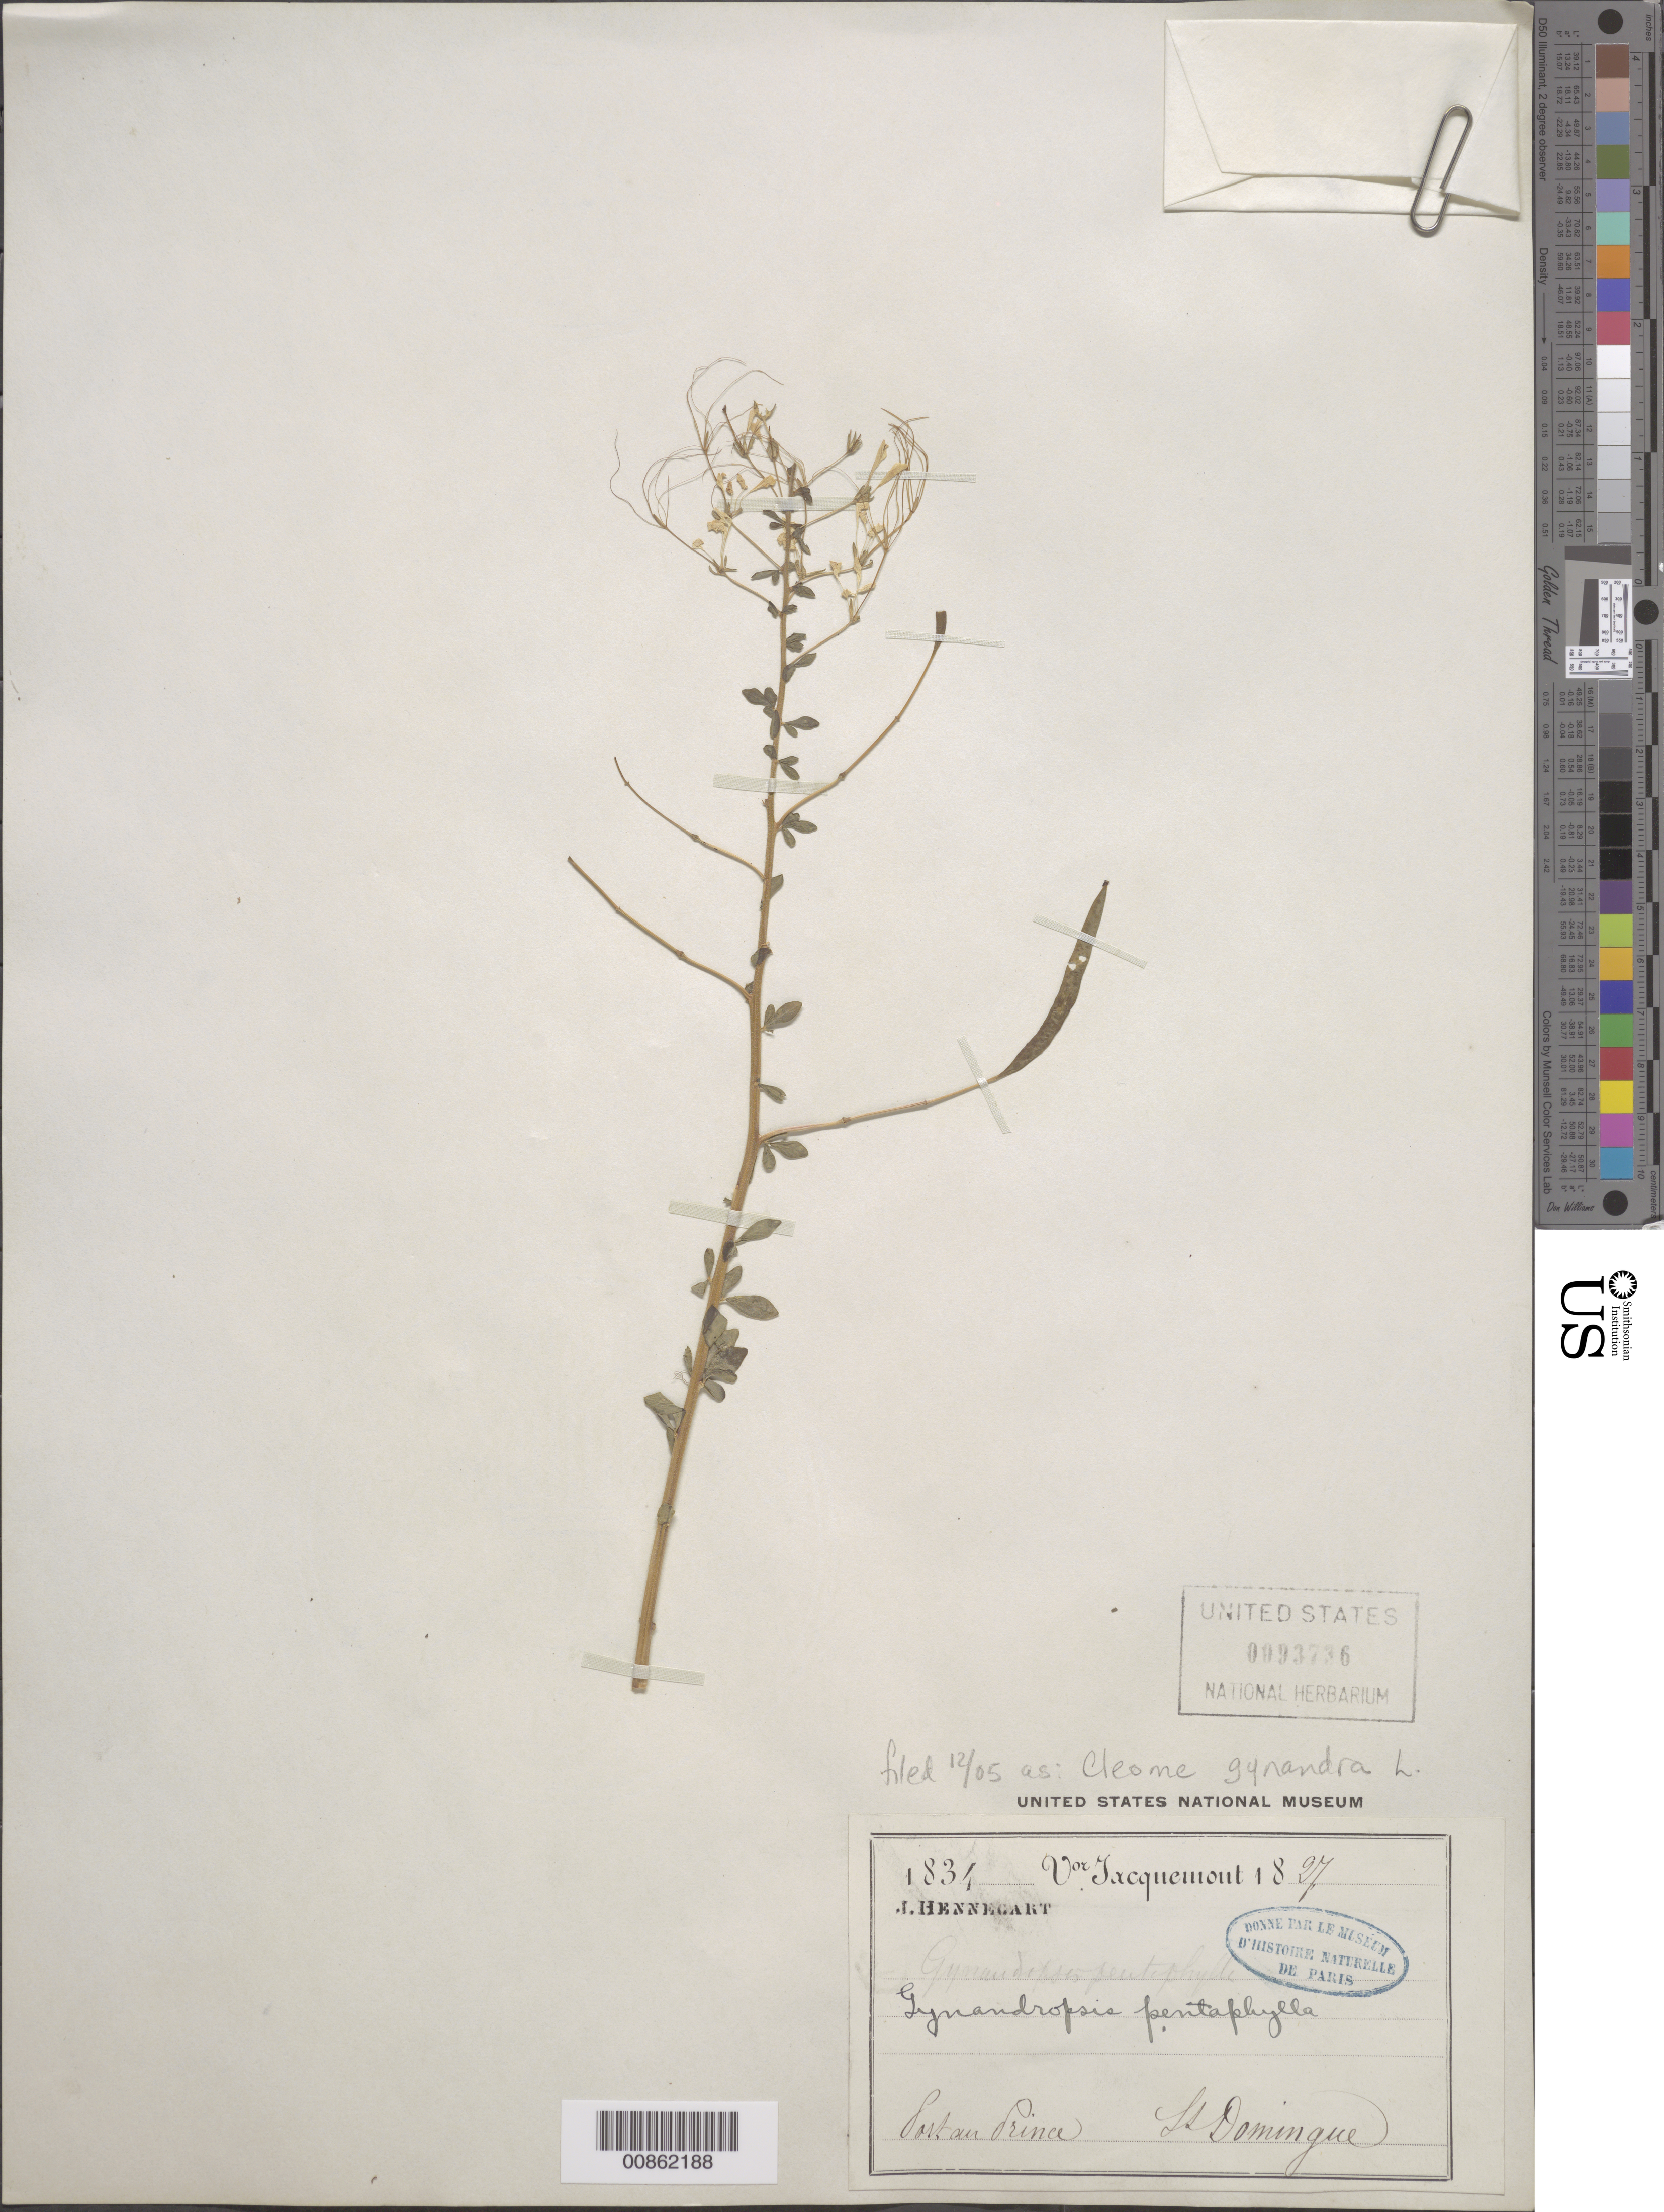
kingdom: Plantae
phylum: Tracheophyta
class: Magnoliopsida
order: Brassicales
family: Cleomaceae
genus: Gynandropsis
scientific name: Gynandropsis gynandra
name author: (L.) Briq.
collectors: J. Hennegart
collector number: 1834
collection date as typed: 1827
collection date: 1827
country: Haiti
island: Hispaniola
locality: Port au prince. St. Domingue.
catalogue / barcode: US 93736